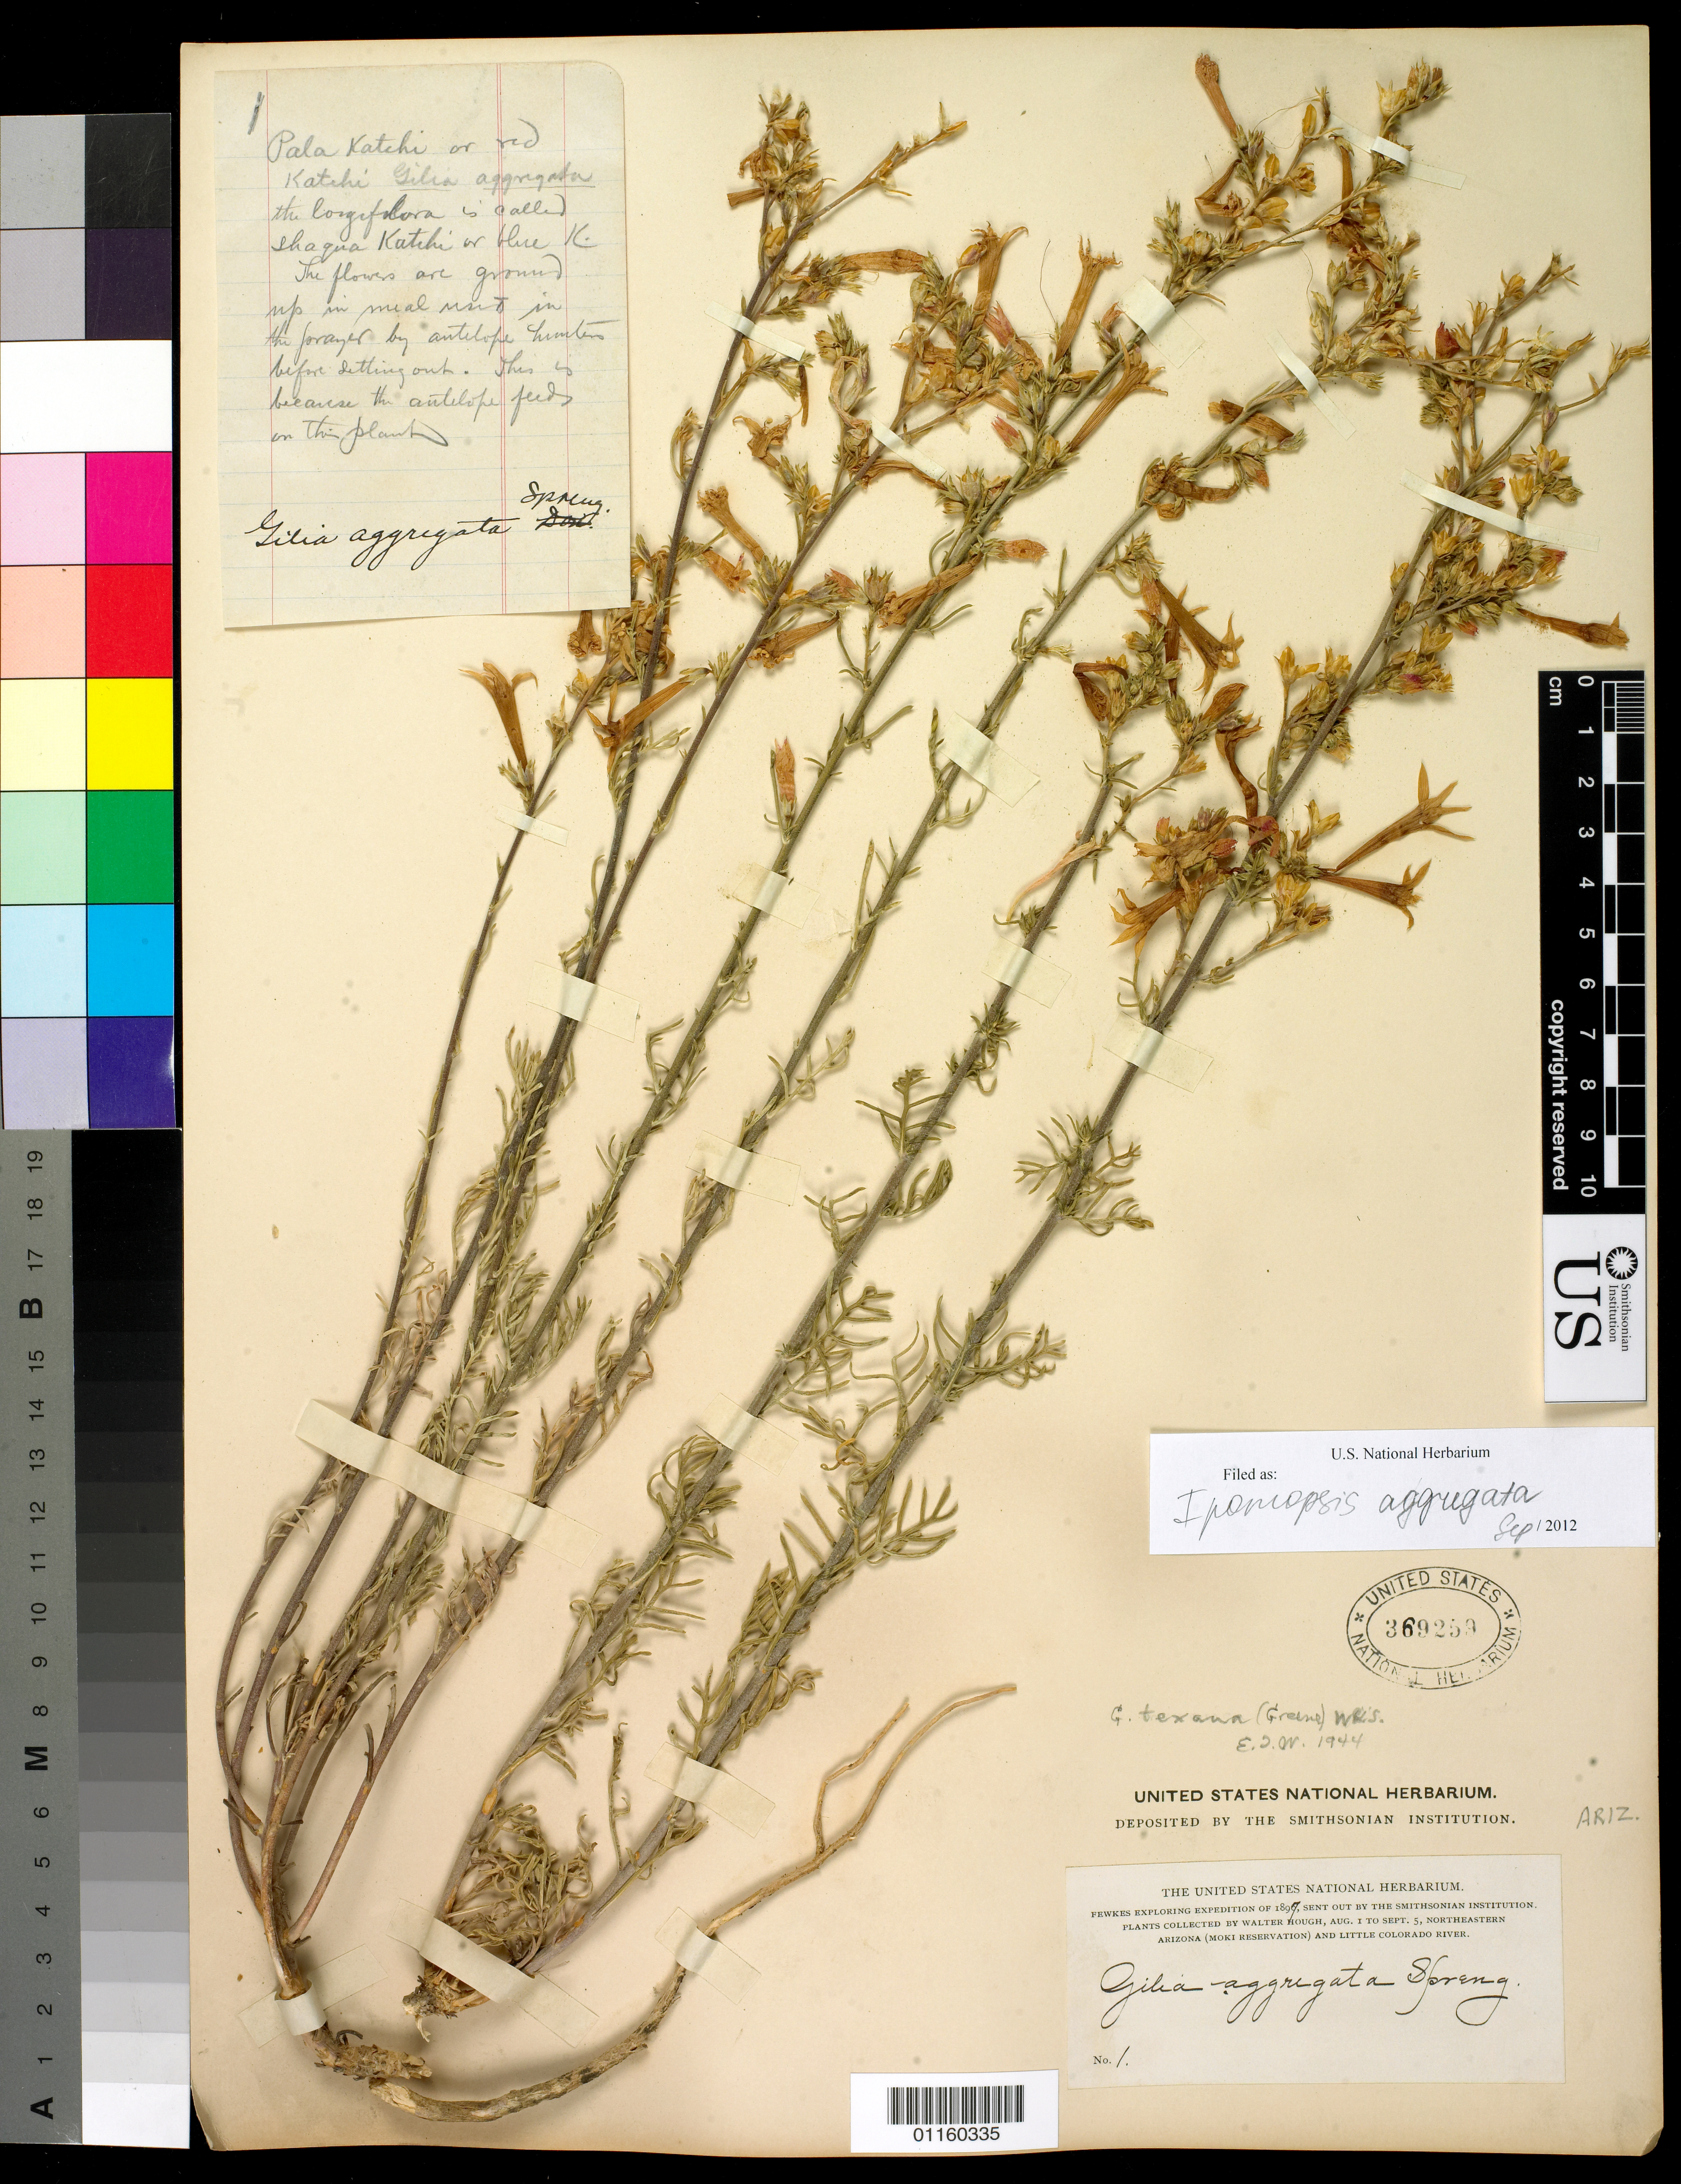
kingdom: Plantae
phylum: Tracheophyta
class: Magnoliopsida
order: Ericales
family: Polemoniaceae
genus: Ipomopsis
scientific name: Ipomopsis aggregata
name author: (Pursh) V.E. Grant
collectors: W. Hough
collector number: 1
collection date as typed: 1 Aug 1897 to 5 Sep 1897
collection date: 1897-08-01/1897-09-05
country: United States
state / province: Arizona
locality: Moki Reservation and Little Colorado River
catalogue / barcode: US 369259